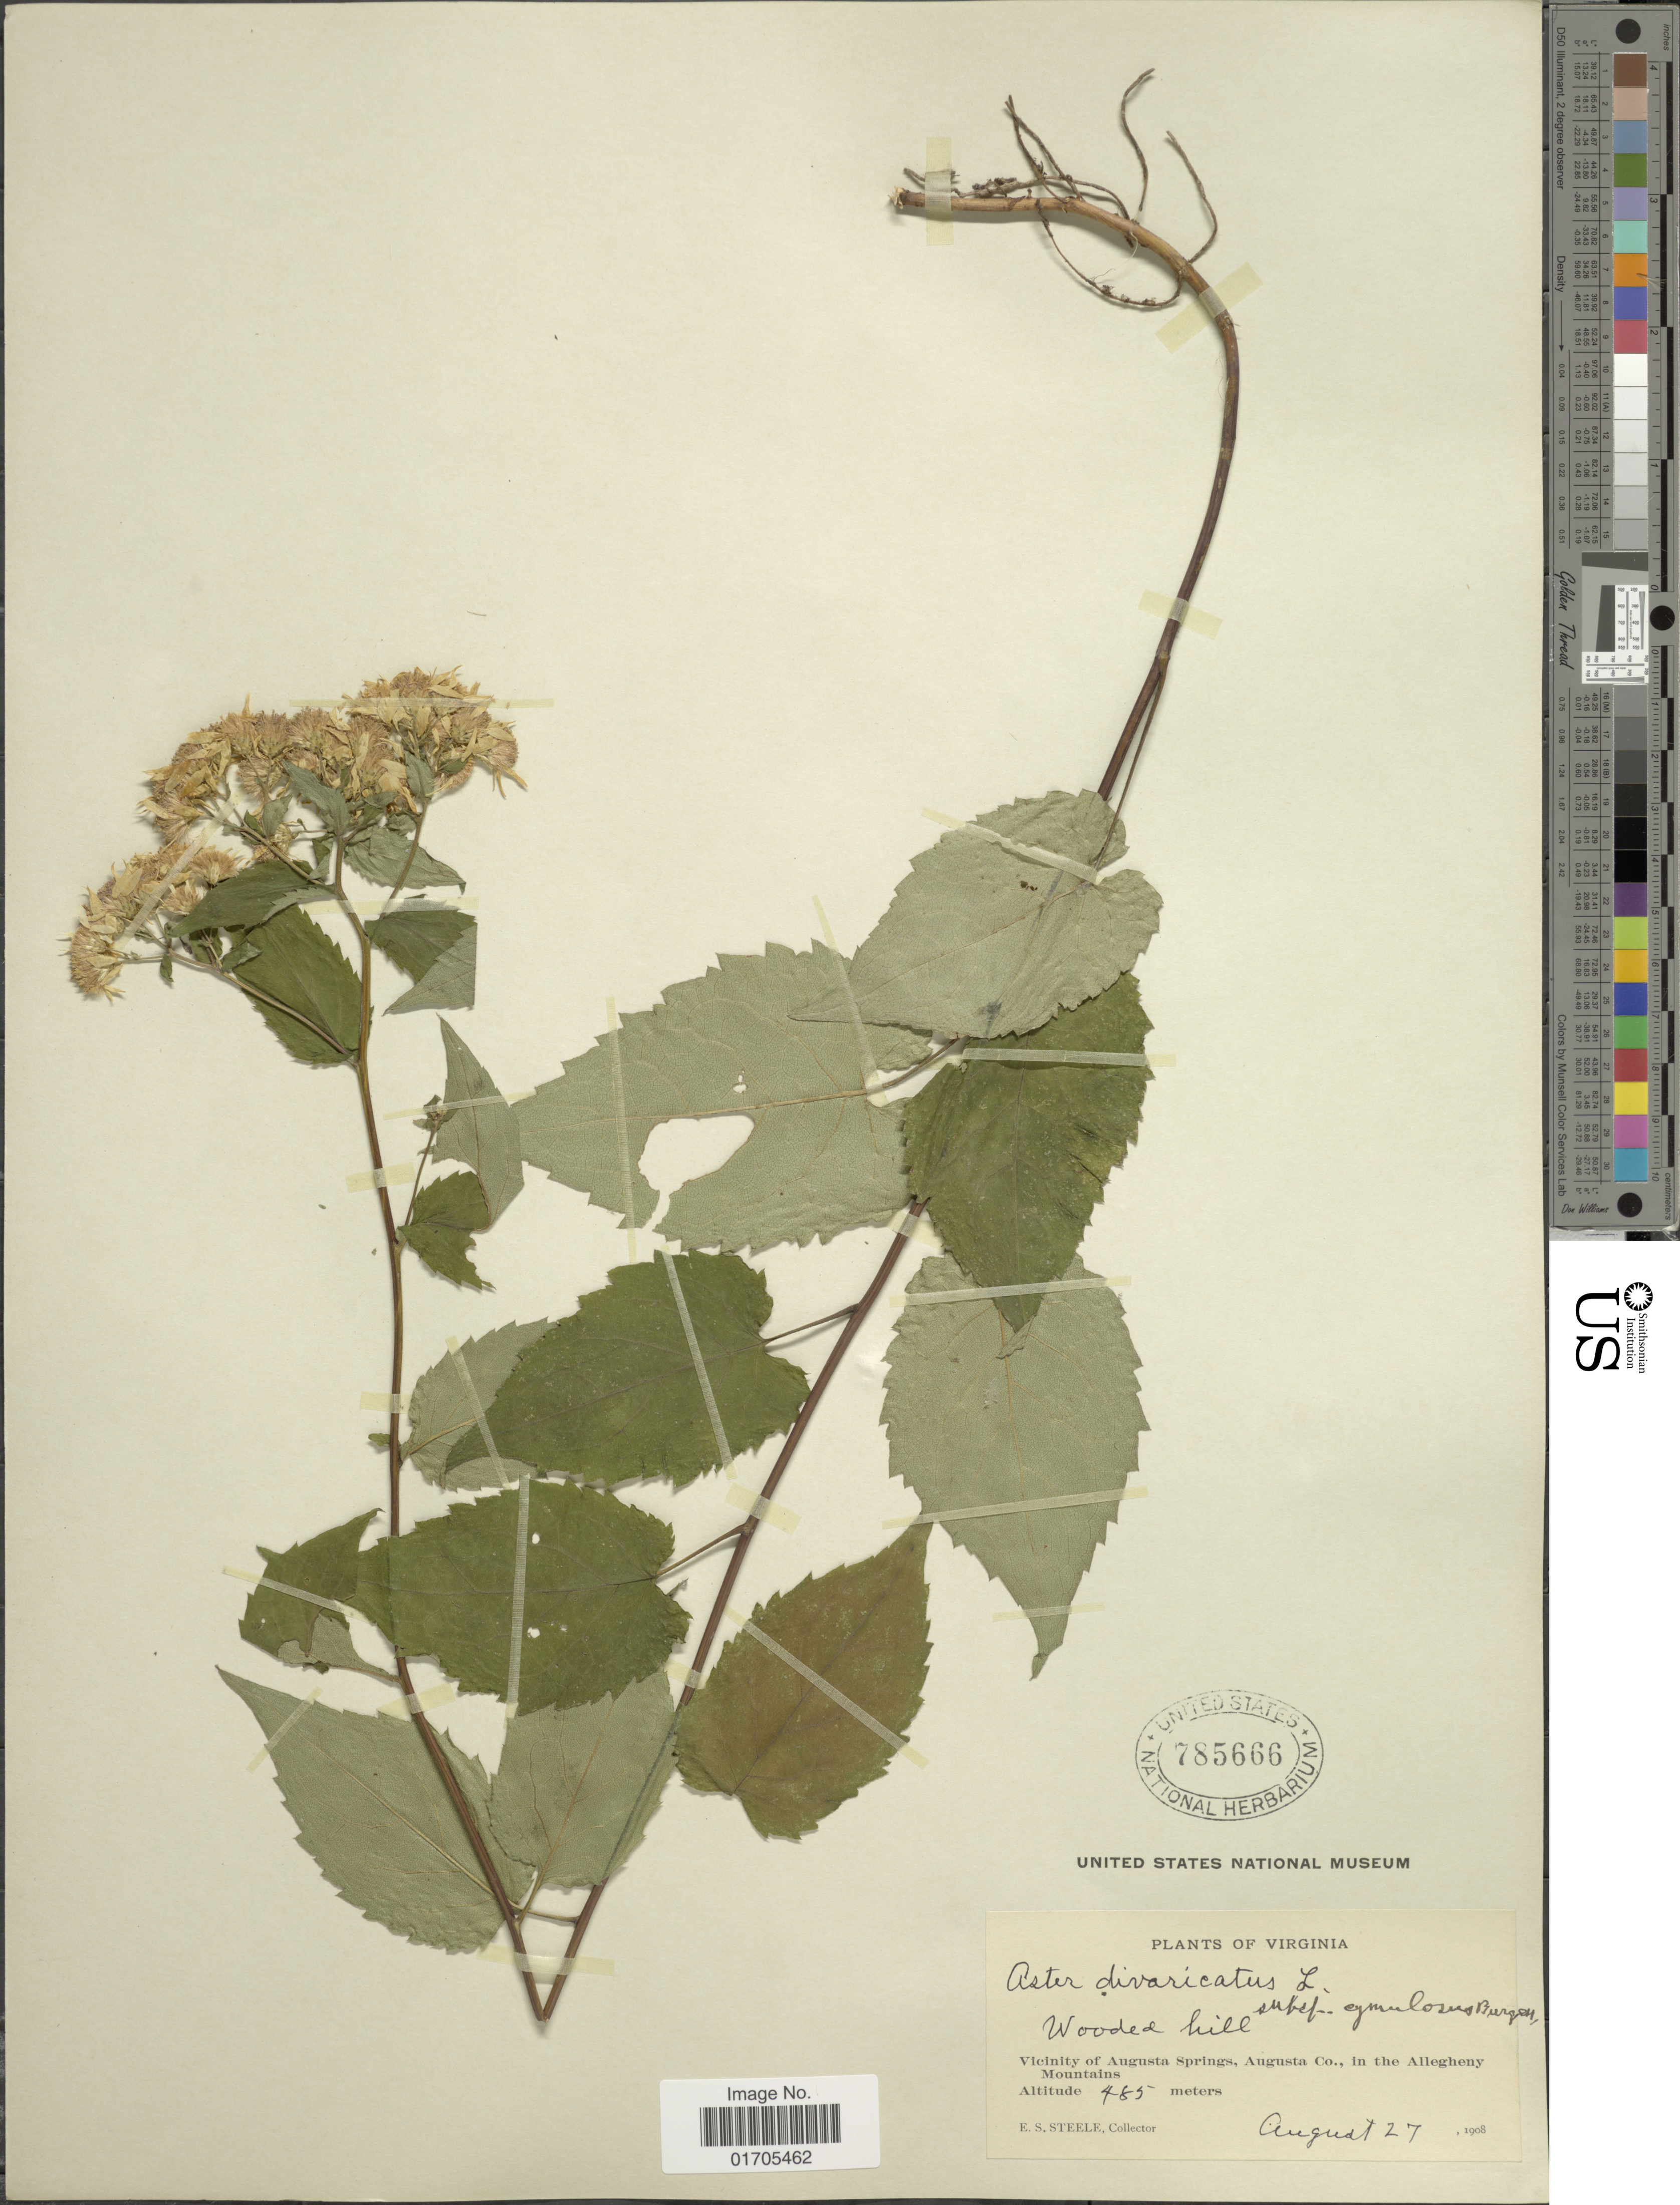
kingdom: Plantae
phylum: Tracheophyta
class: Magnoliopsida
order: Asterales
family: Asteraceae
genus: Eurybia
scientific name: Eurybia divaricata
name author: (L.) G.L. Nesom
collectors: E. Steele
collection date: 1908-08-27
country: United States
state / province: Virginia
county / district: Augusta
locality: Virginia. Wooded hill. Vicinity of Augusta Springs, Augusta Co., in the Allegheny Mountains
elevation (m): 485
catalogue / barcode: US 785666